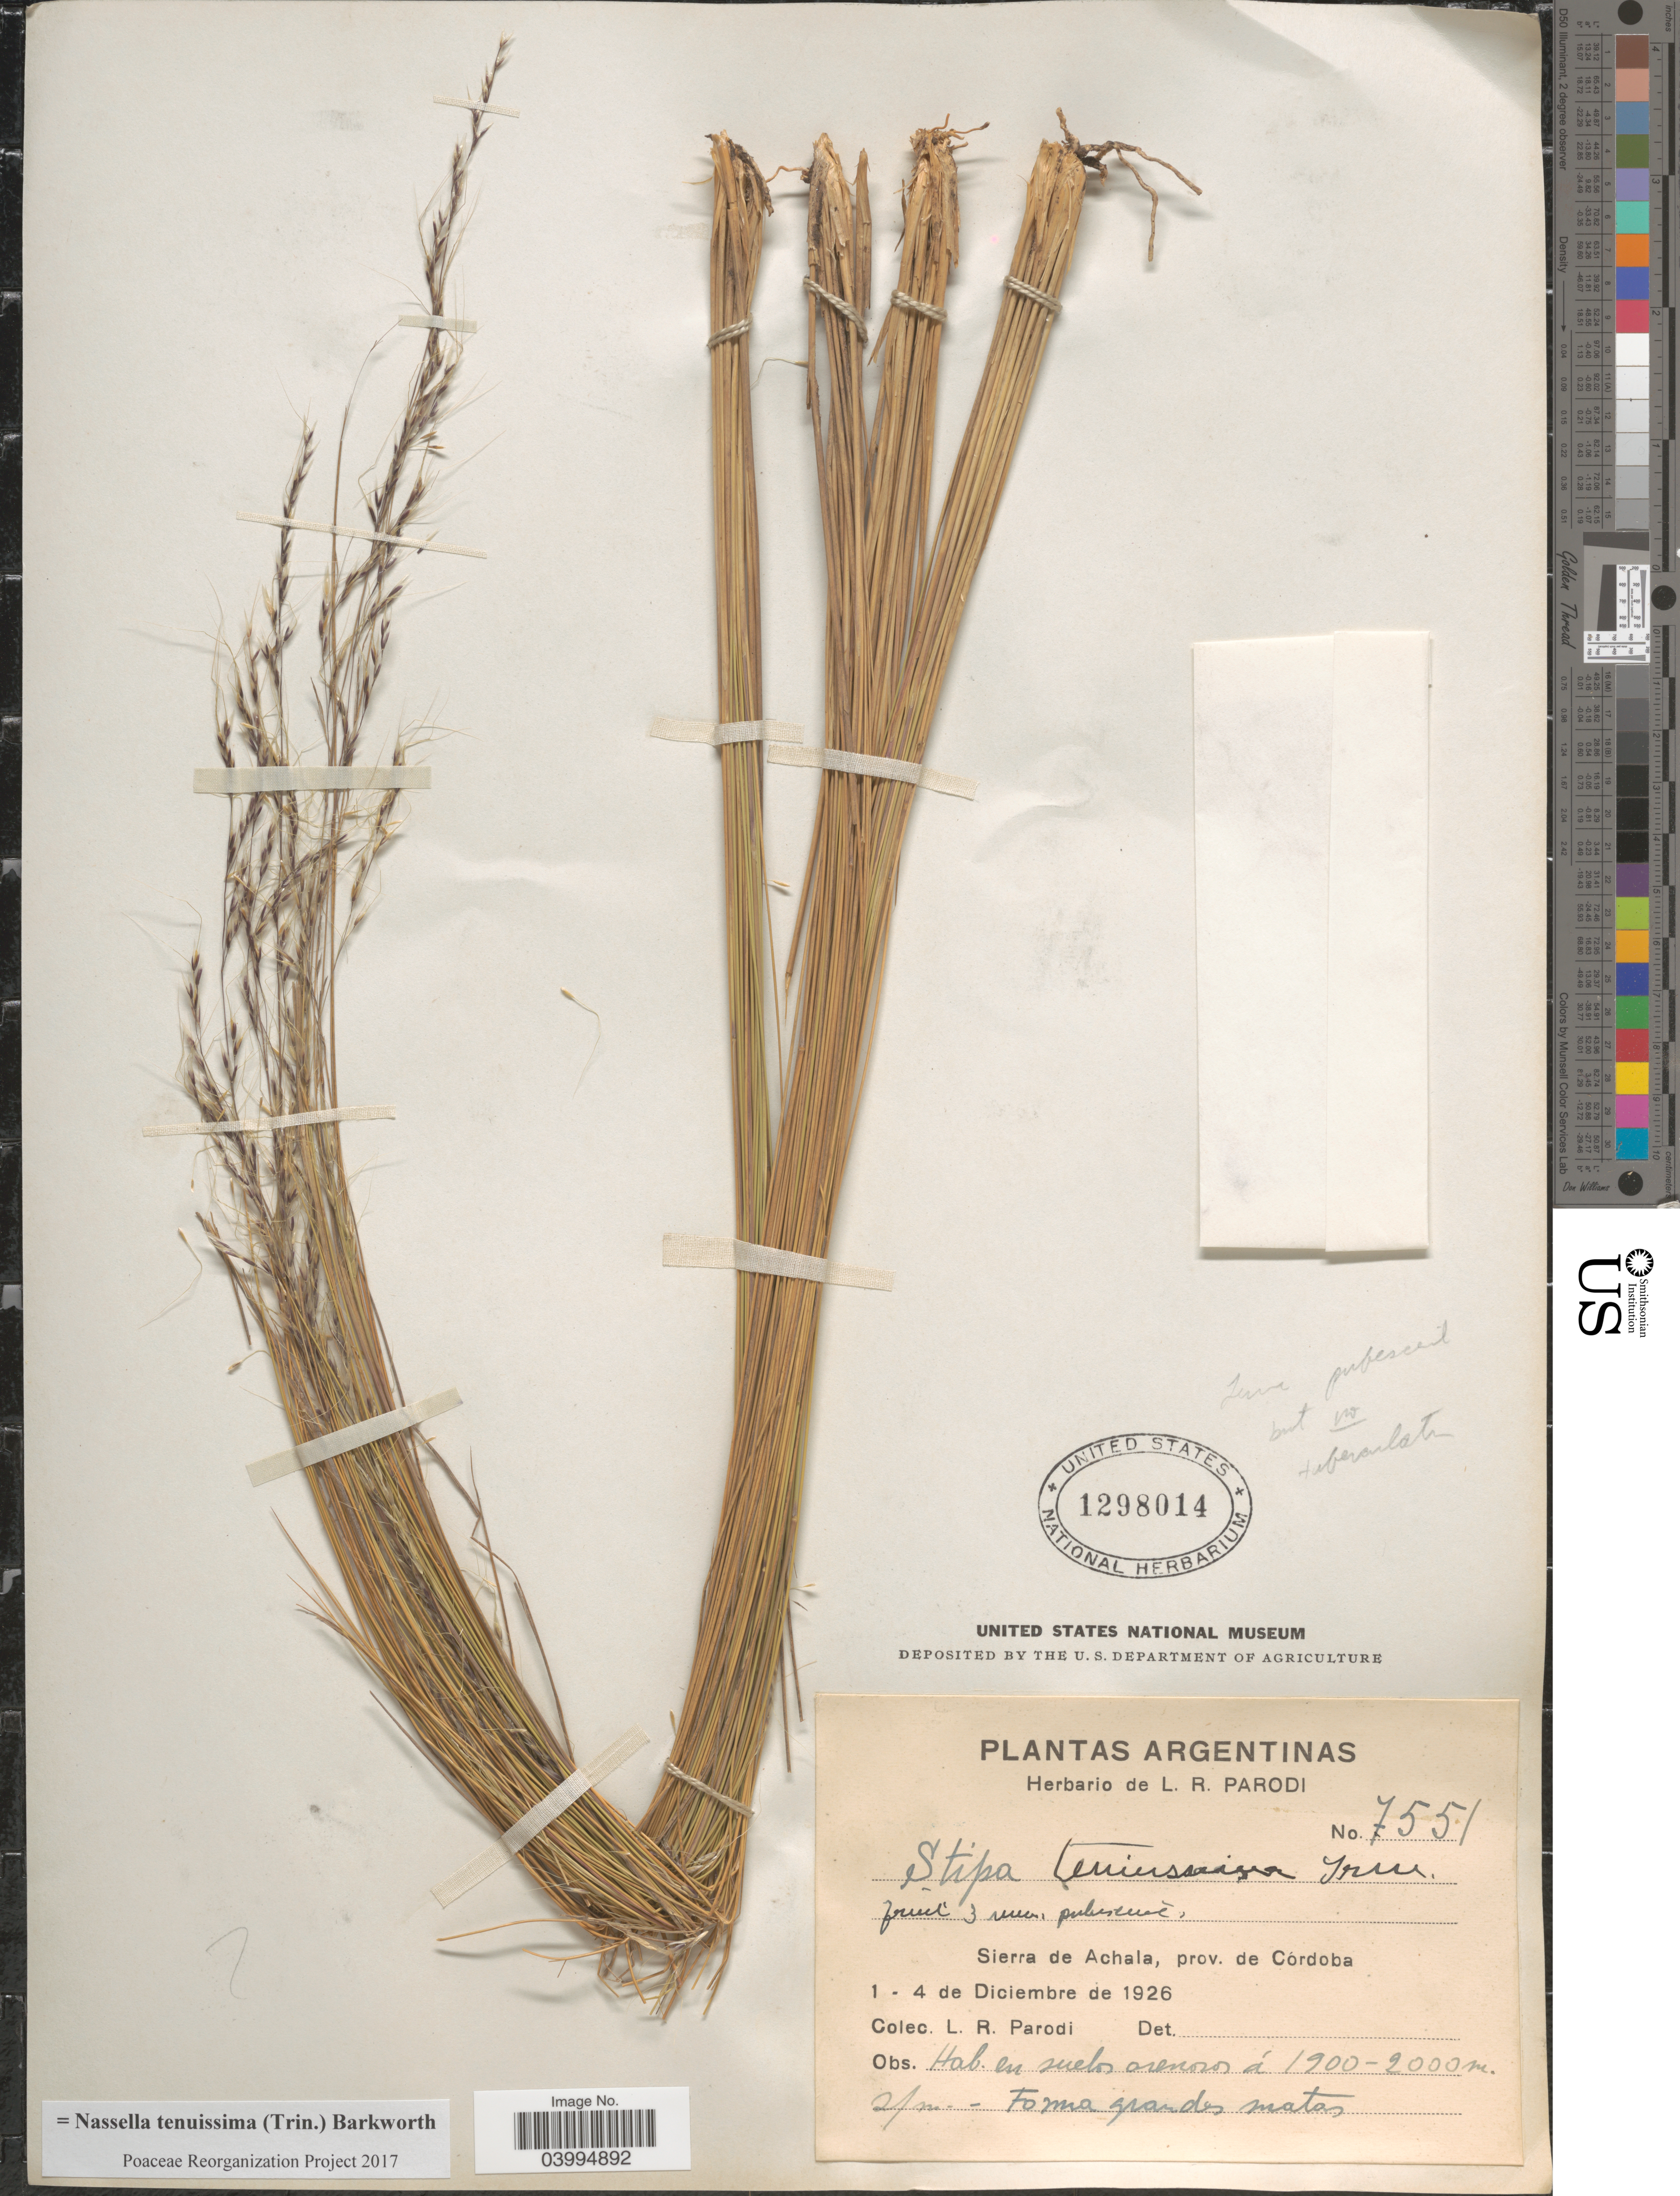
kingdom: Plantae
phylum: Tracheophyta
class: Liliopsida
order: Poales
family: Poaceae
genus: Nassella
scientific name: Nassella tenuissima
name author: (Trin.) Barkworth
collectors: L. R. Parodi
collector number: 7551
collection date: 1926-12-01/1926-12-04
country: Argentina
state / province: Cordoba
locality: Sierra de Achala.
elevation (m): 1900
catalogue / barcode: US 1298014